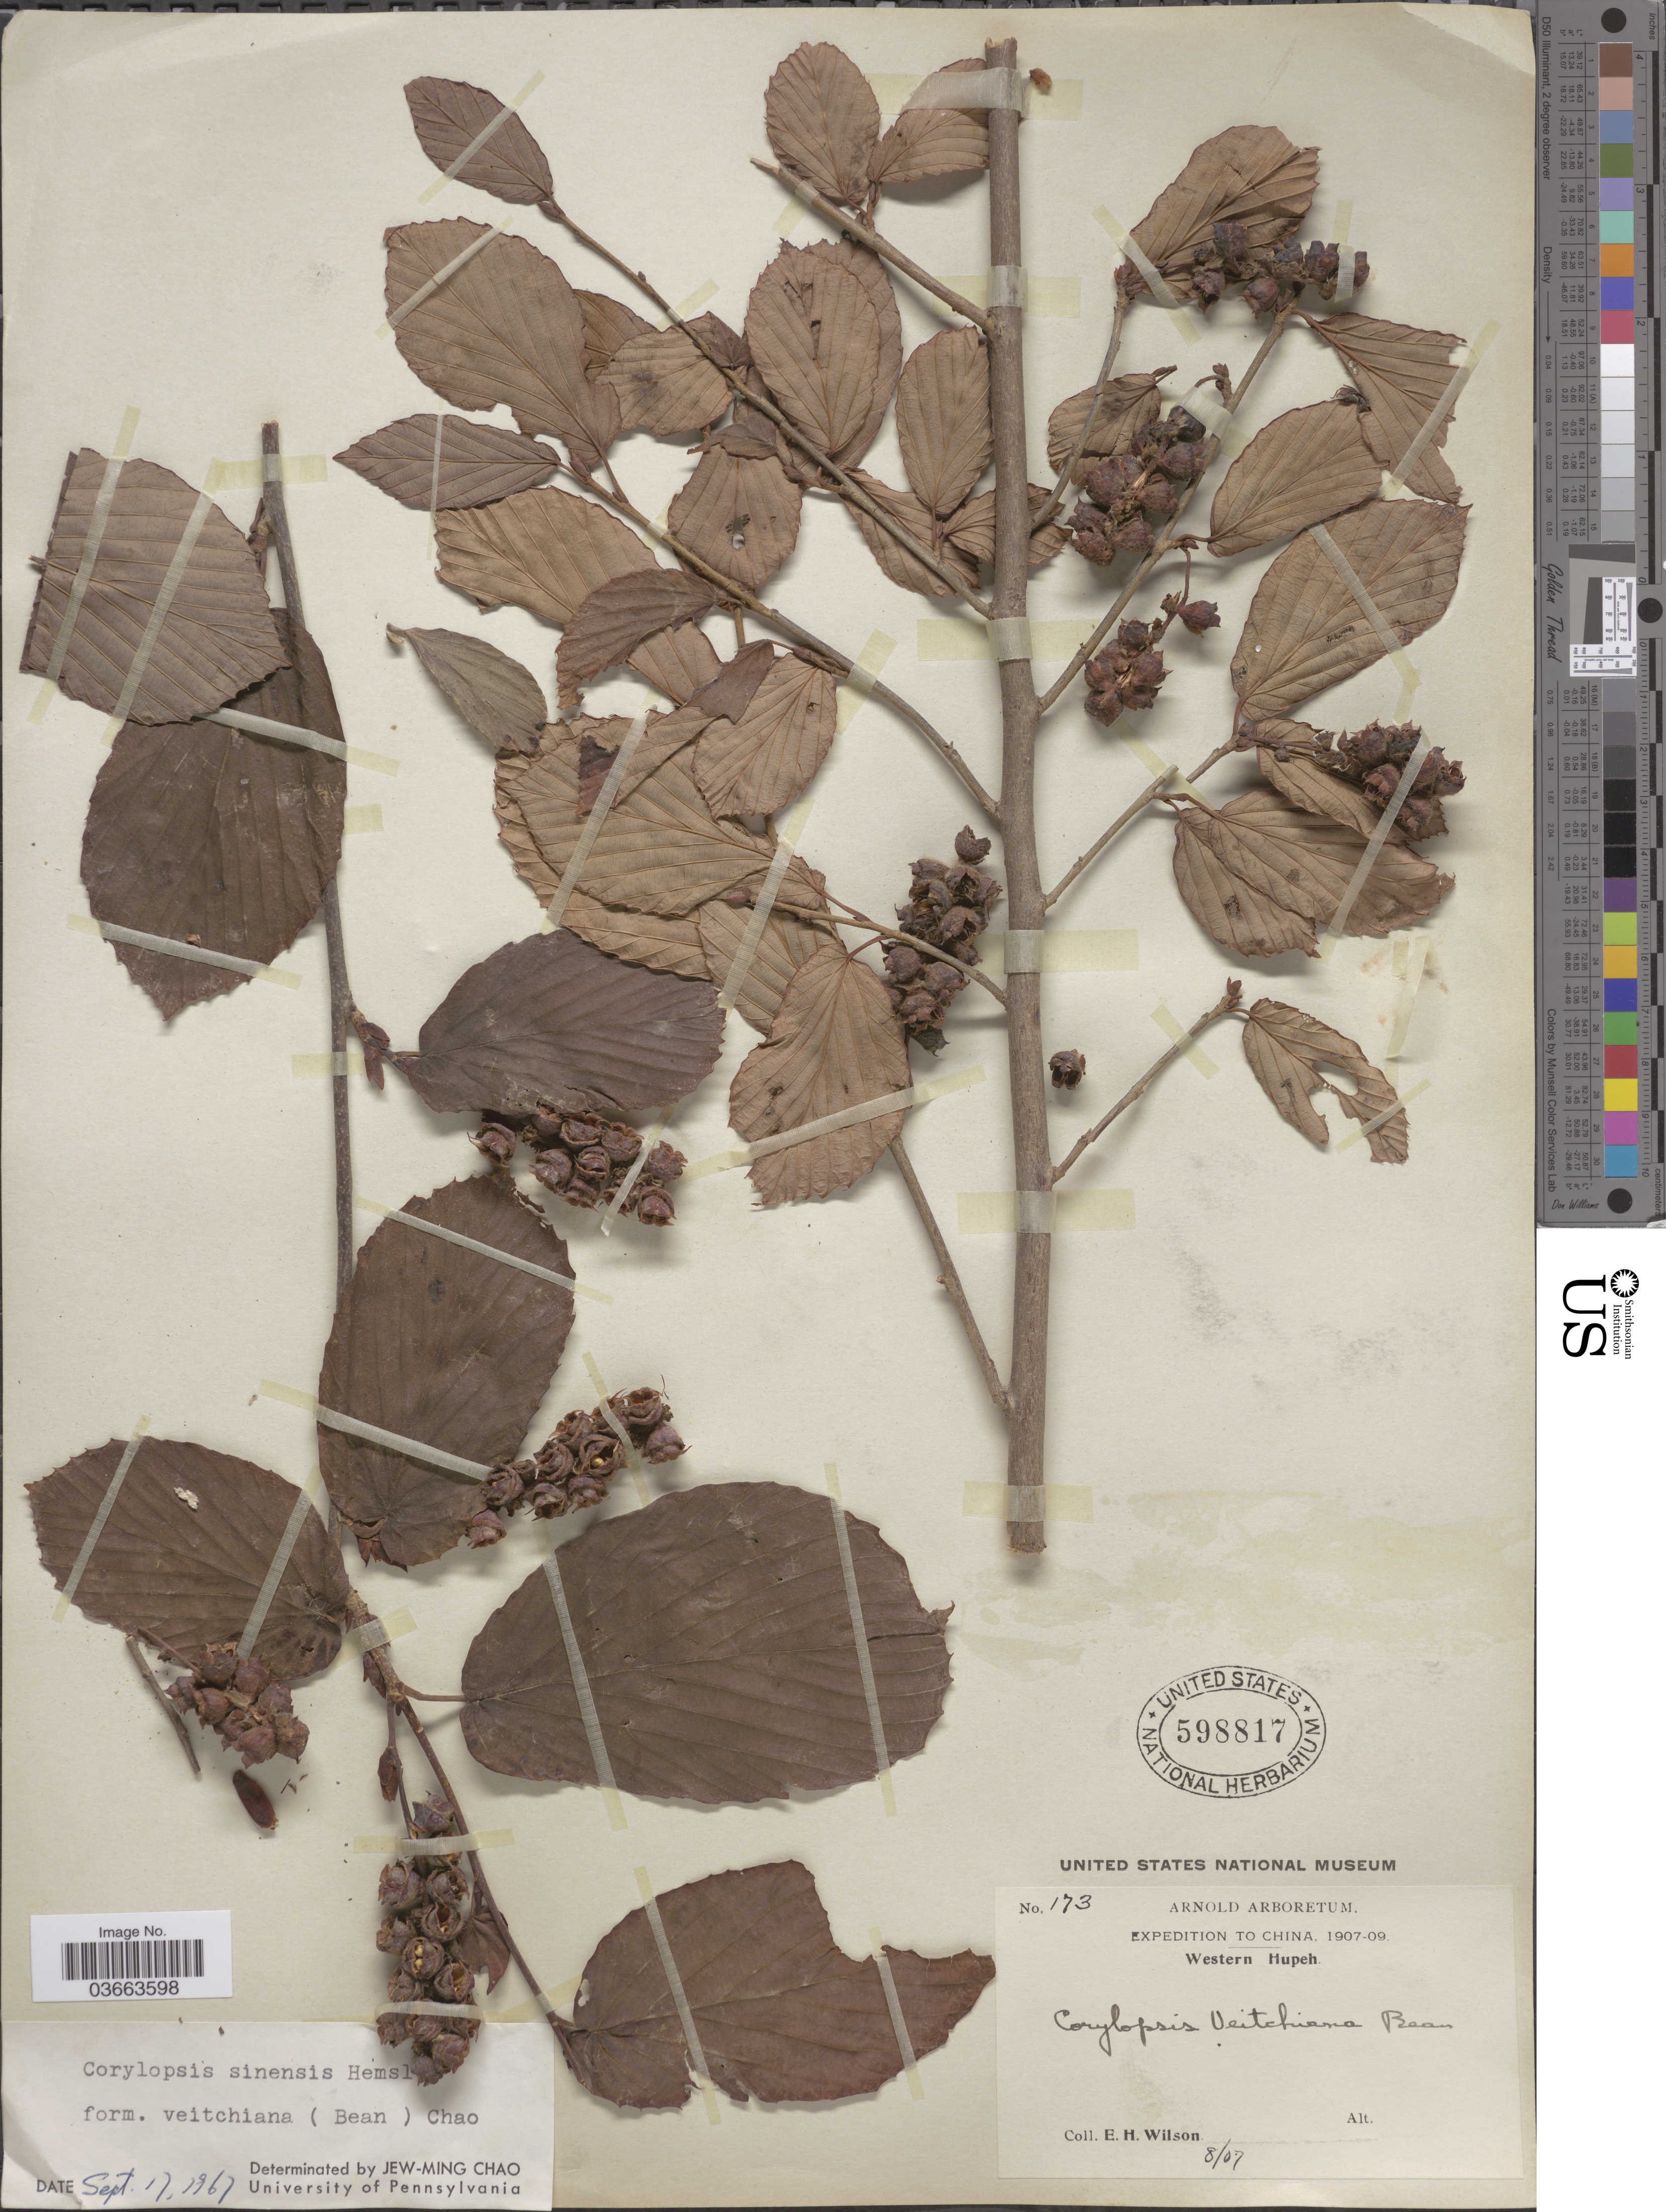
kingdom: Plantae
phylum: Tracheophyta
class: Magnoliopsida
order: Saxifragales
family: Hamamelidaceae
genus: Corylopsis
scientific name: Corylopsis sinensis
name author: Hemsl.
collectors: E. Wilson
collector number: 173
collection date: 1907-08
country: China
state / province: Hubei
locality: Western Hupeh.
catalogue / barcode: US 598817